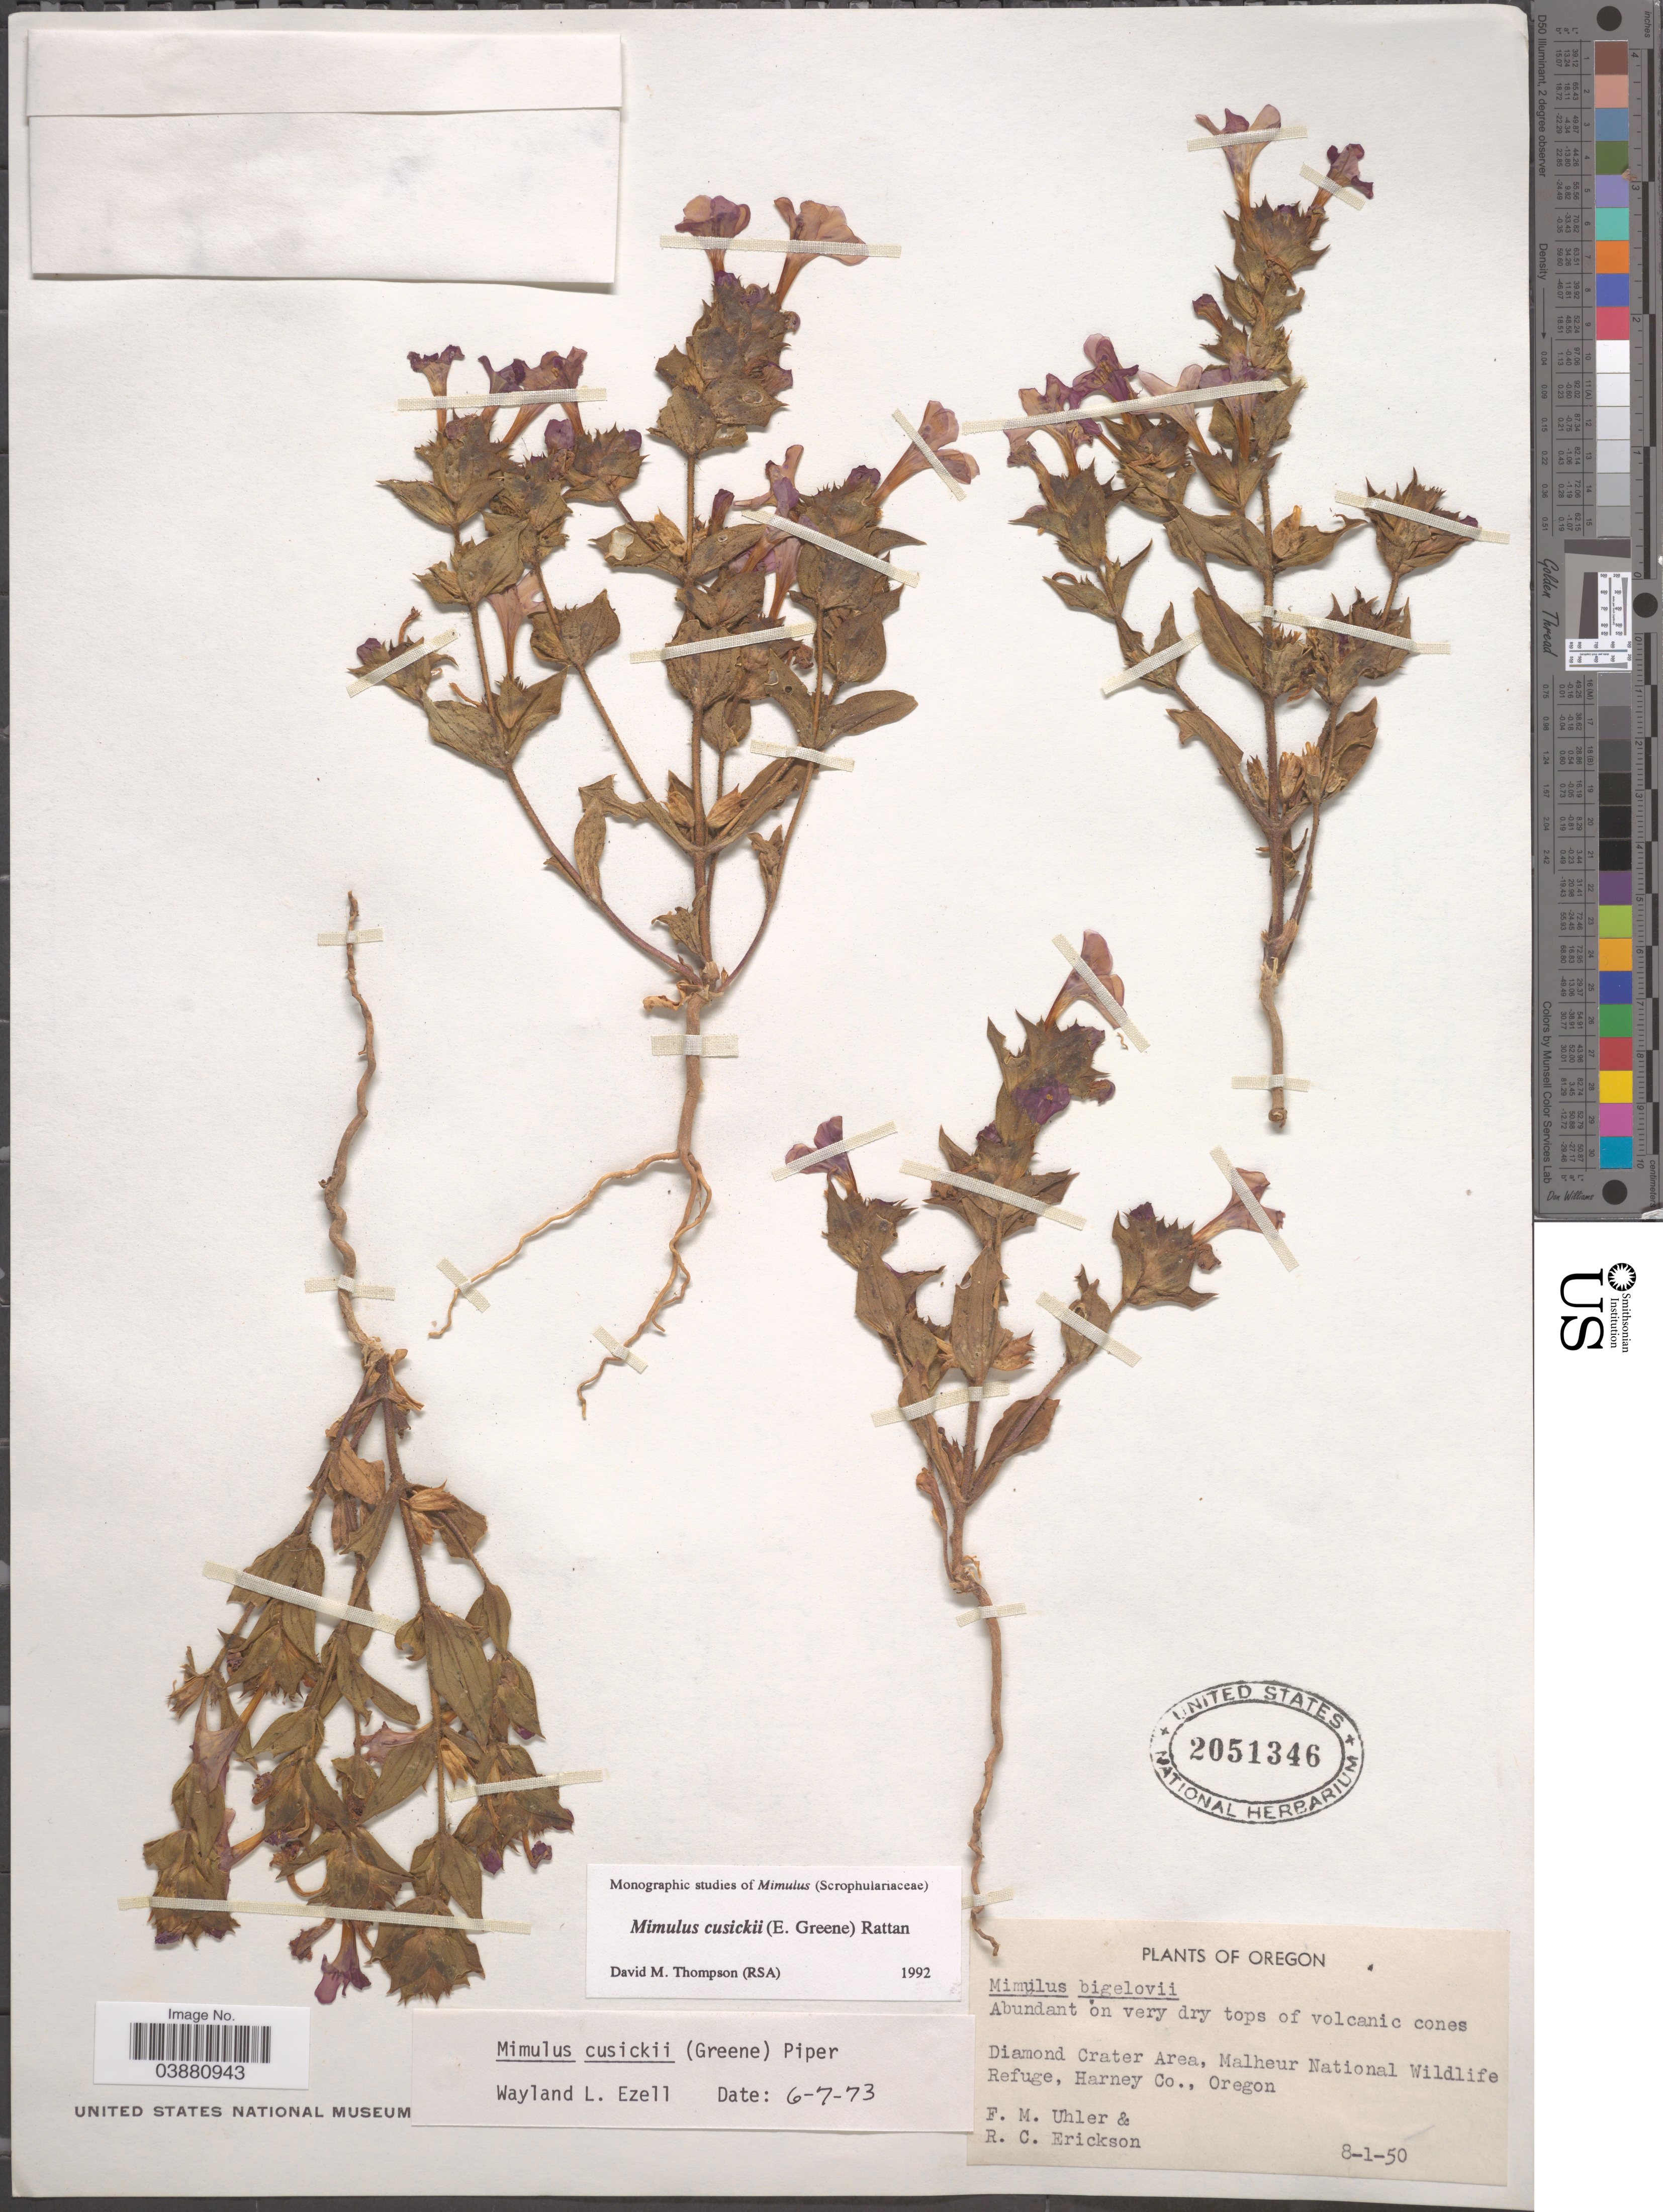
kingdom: Plantae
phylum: Tracheophyta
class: Magnoliopsida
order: Lamiales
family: Phrymaceae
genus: Mimulus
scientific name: Mimulus cusickii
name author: (Greene) Piper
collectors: F. M. Uhler & R. Erickson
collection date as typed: Transcribed d/m/y: 1/8/50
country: United States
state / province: Oregon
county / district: Harney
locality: Diamond Crater Area, Malheur National Wildlife Refuge, Harney Co.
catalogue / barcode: US 2051346